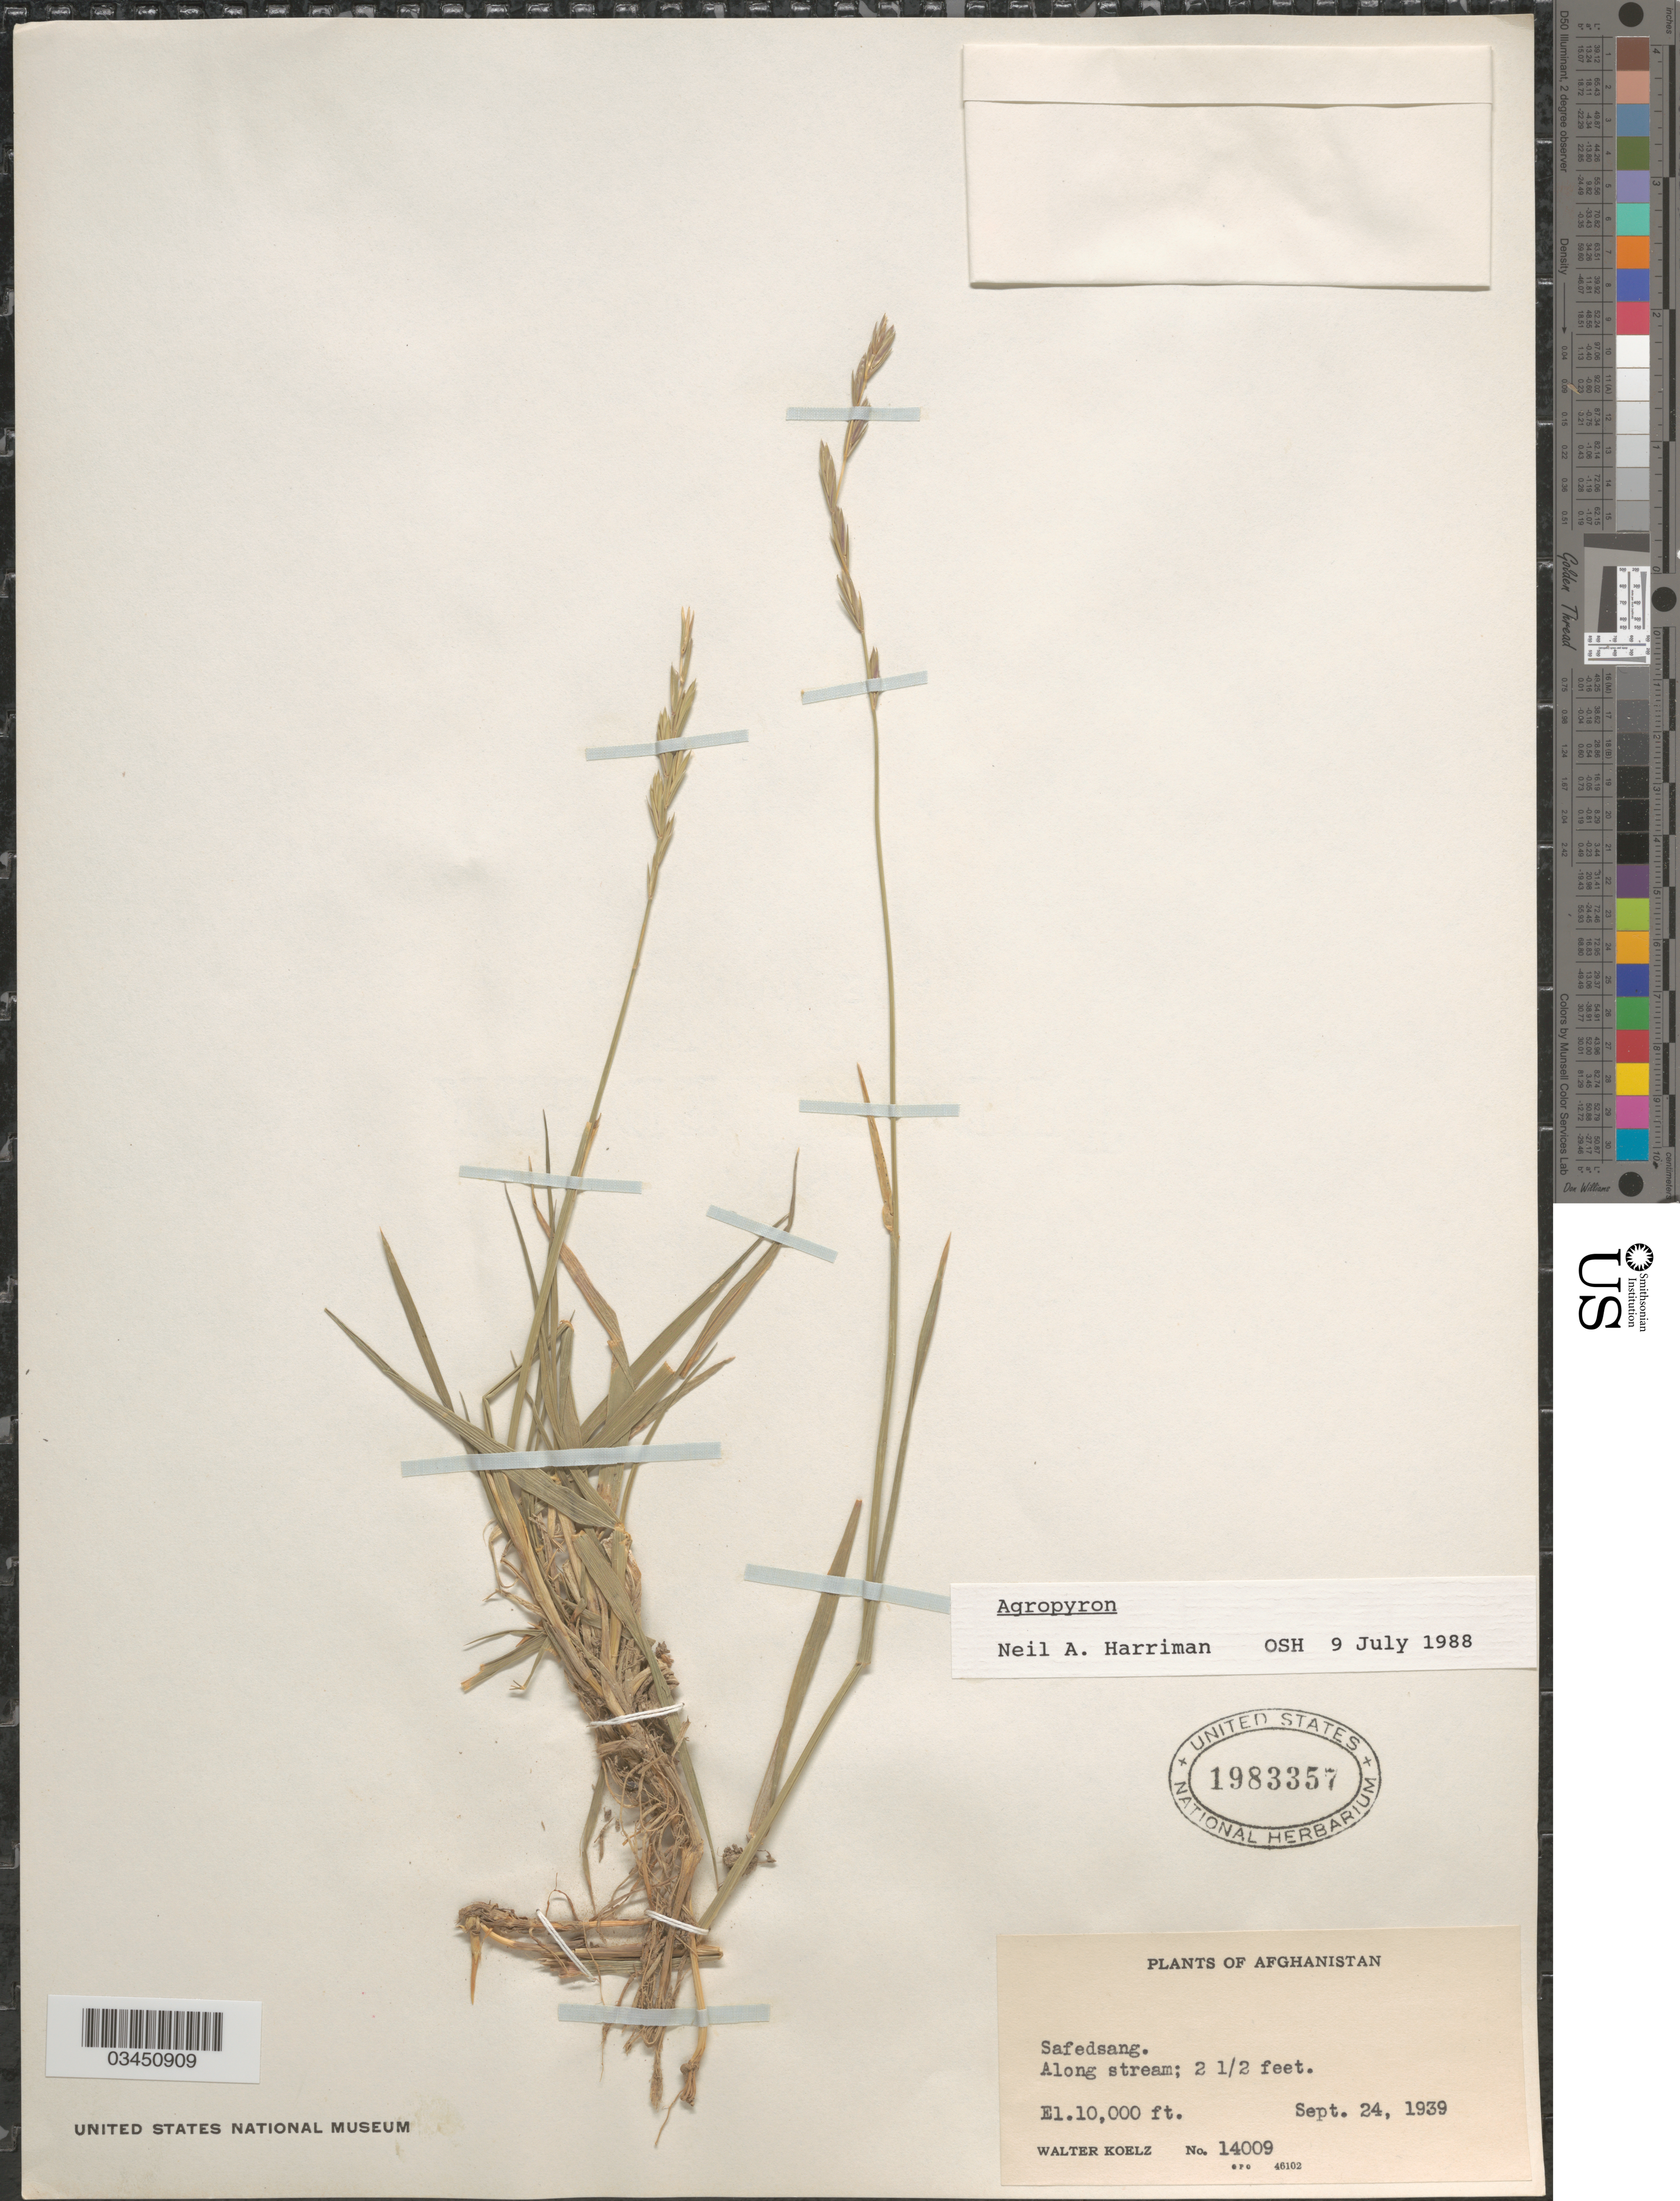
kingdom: Plantae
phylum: Tracheophyta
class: Liliopsida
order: Poales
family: Poaceae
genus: Elymus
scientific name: Elymus sp.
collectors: W. N. Koelz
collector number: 14009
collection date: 1939-09-24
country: Afghanistan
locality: Safedsang. Along stream.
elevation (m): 3048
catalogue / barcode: US 1983357